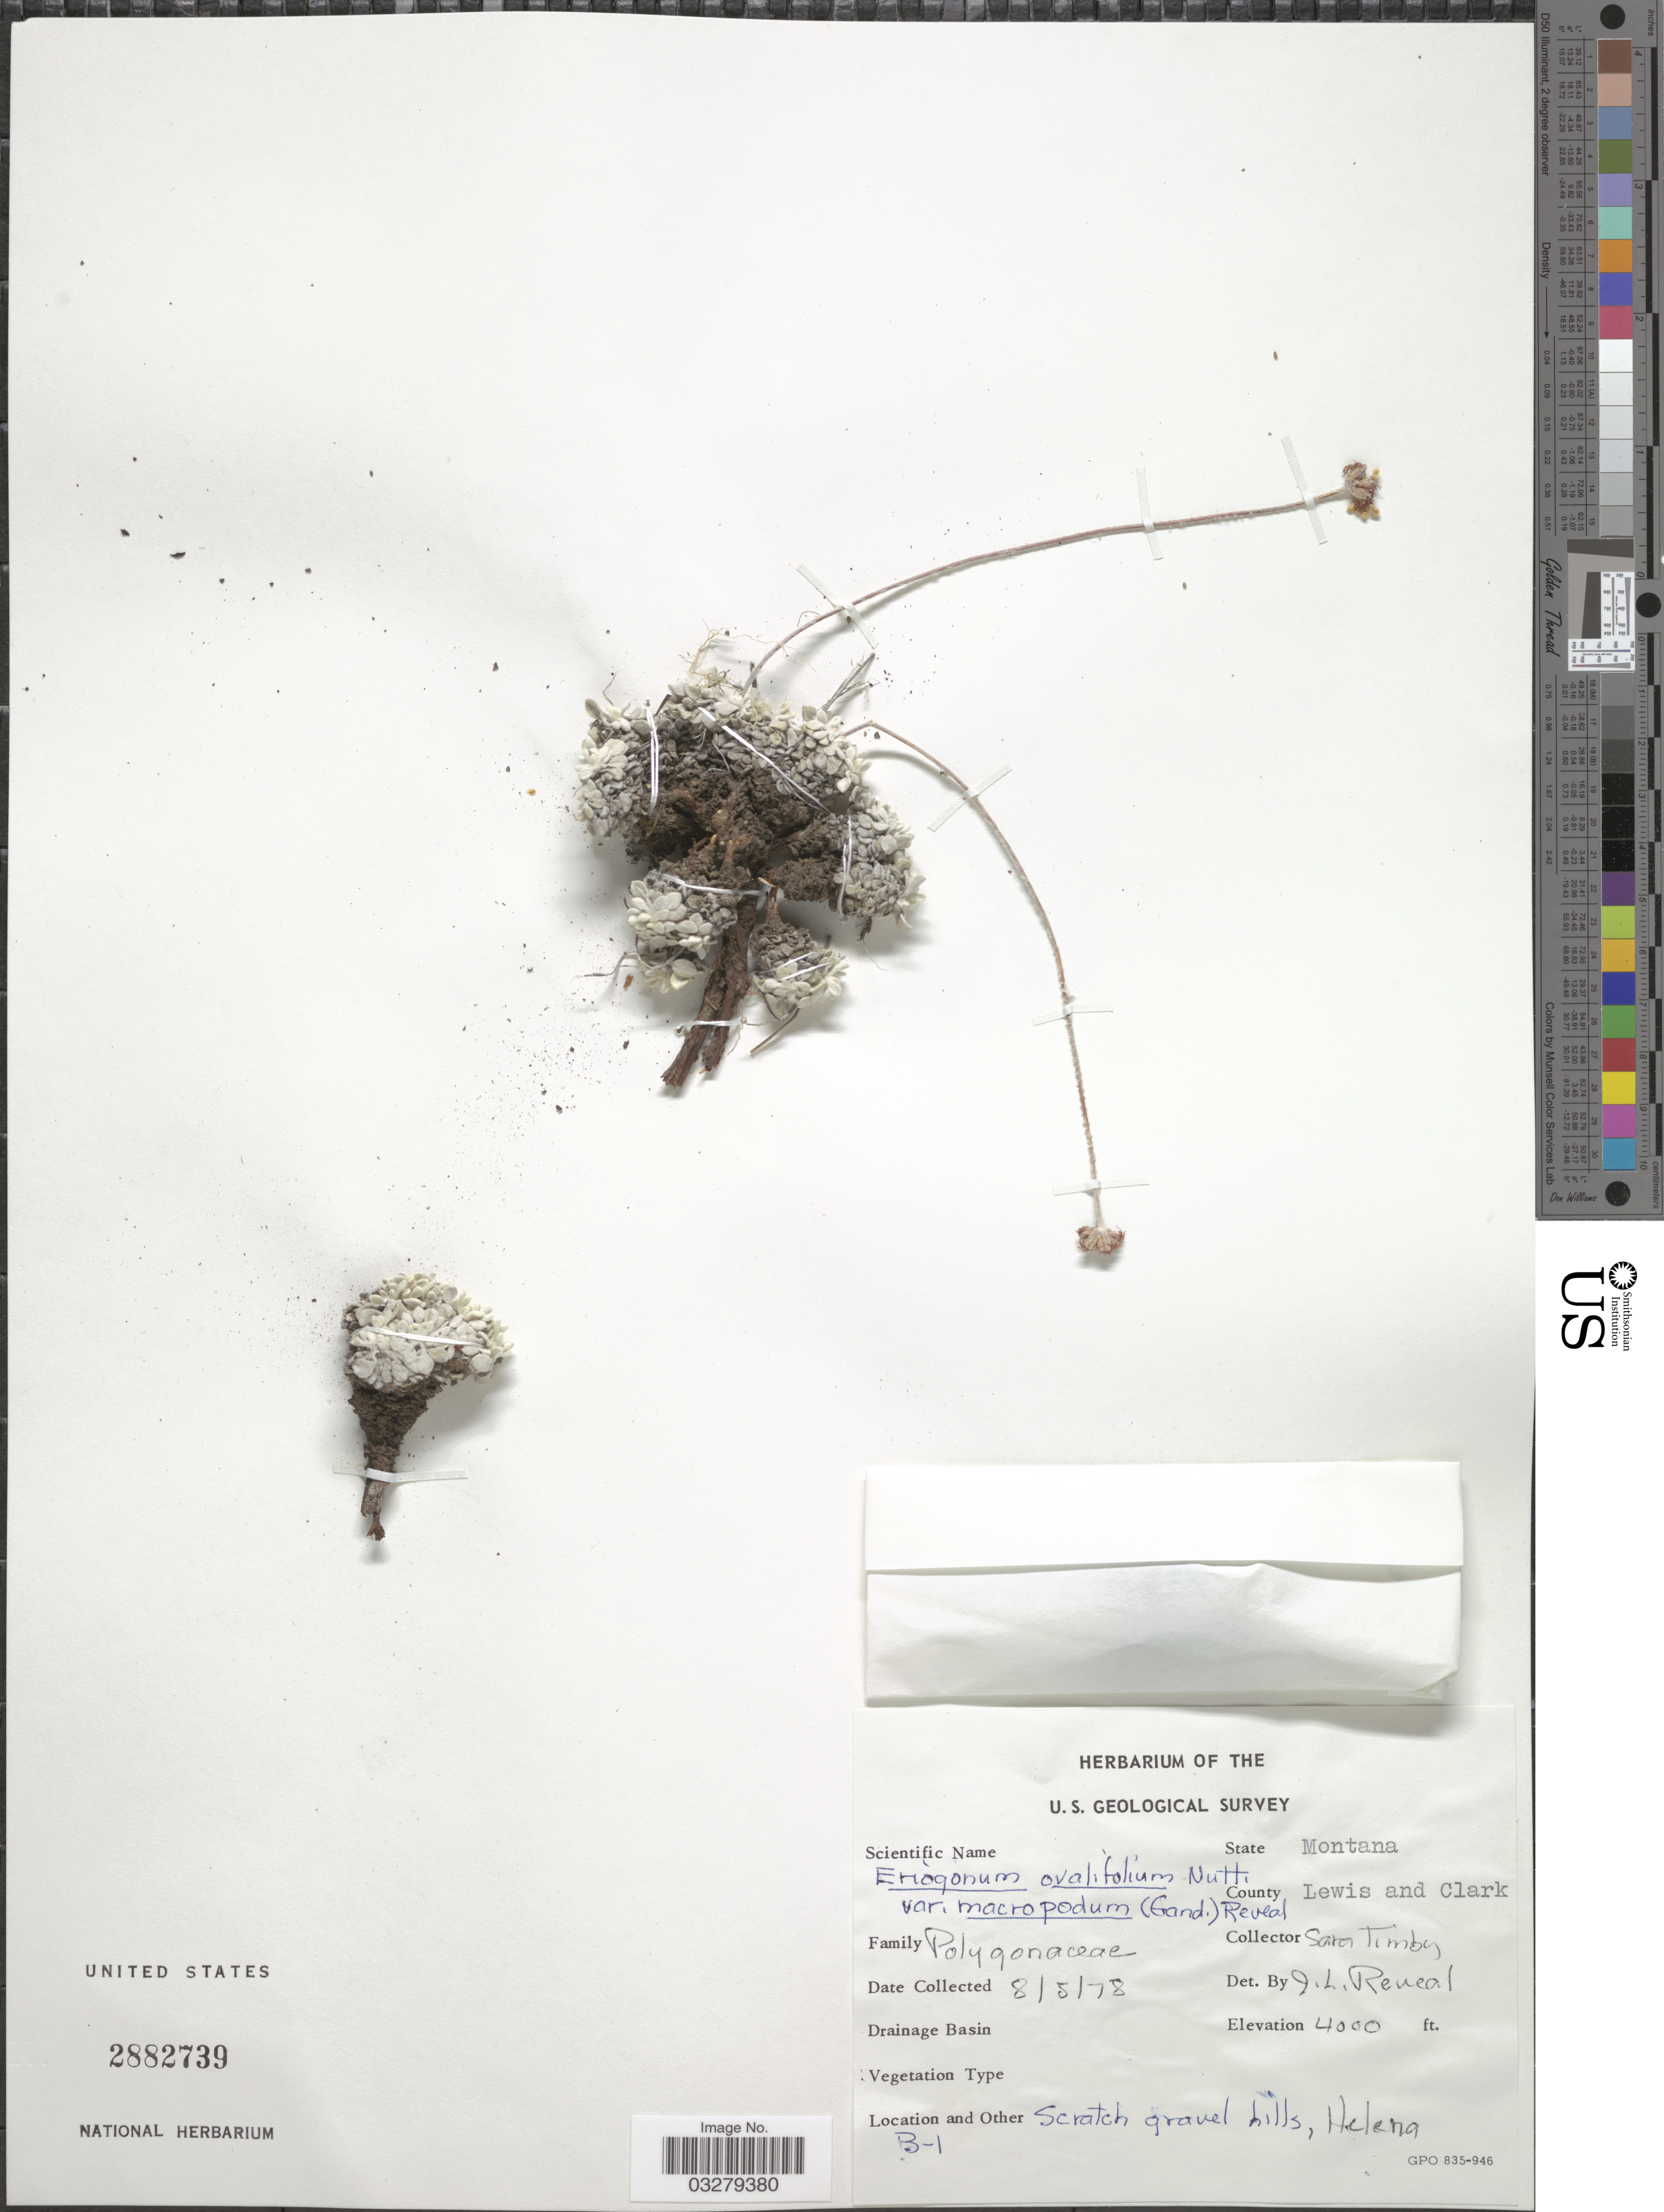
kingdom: Plantae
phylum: Tracheophyta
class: Magnoliopsida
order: Caryophyllales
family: Polygonaceae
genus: Eriogonum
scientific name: Eriogonum ovalifolium var. macropodum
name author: (Gand.) Reveal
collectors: S. Timby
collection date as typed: Transcribed d/m/y: 5/8/78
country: United States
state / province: Montana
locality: County Lewis and Clark, Helena B-1.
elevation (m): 1219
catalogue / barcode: US 2882739